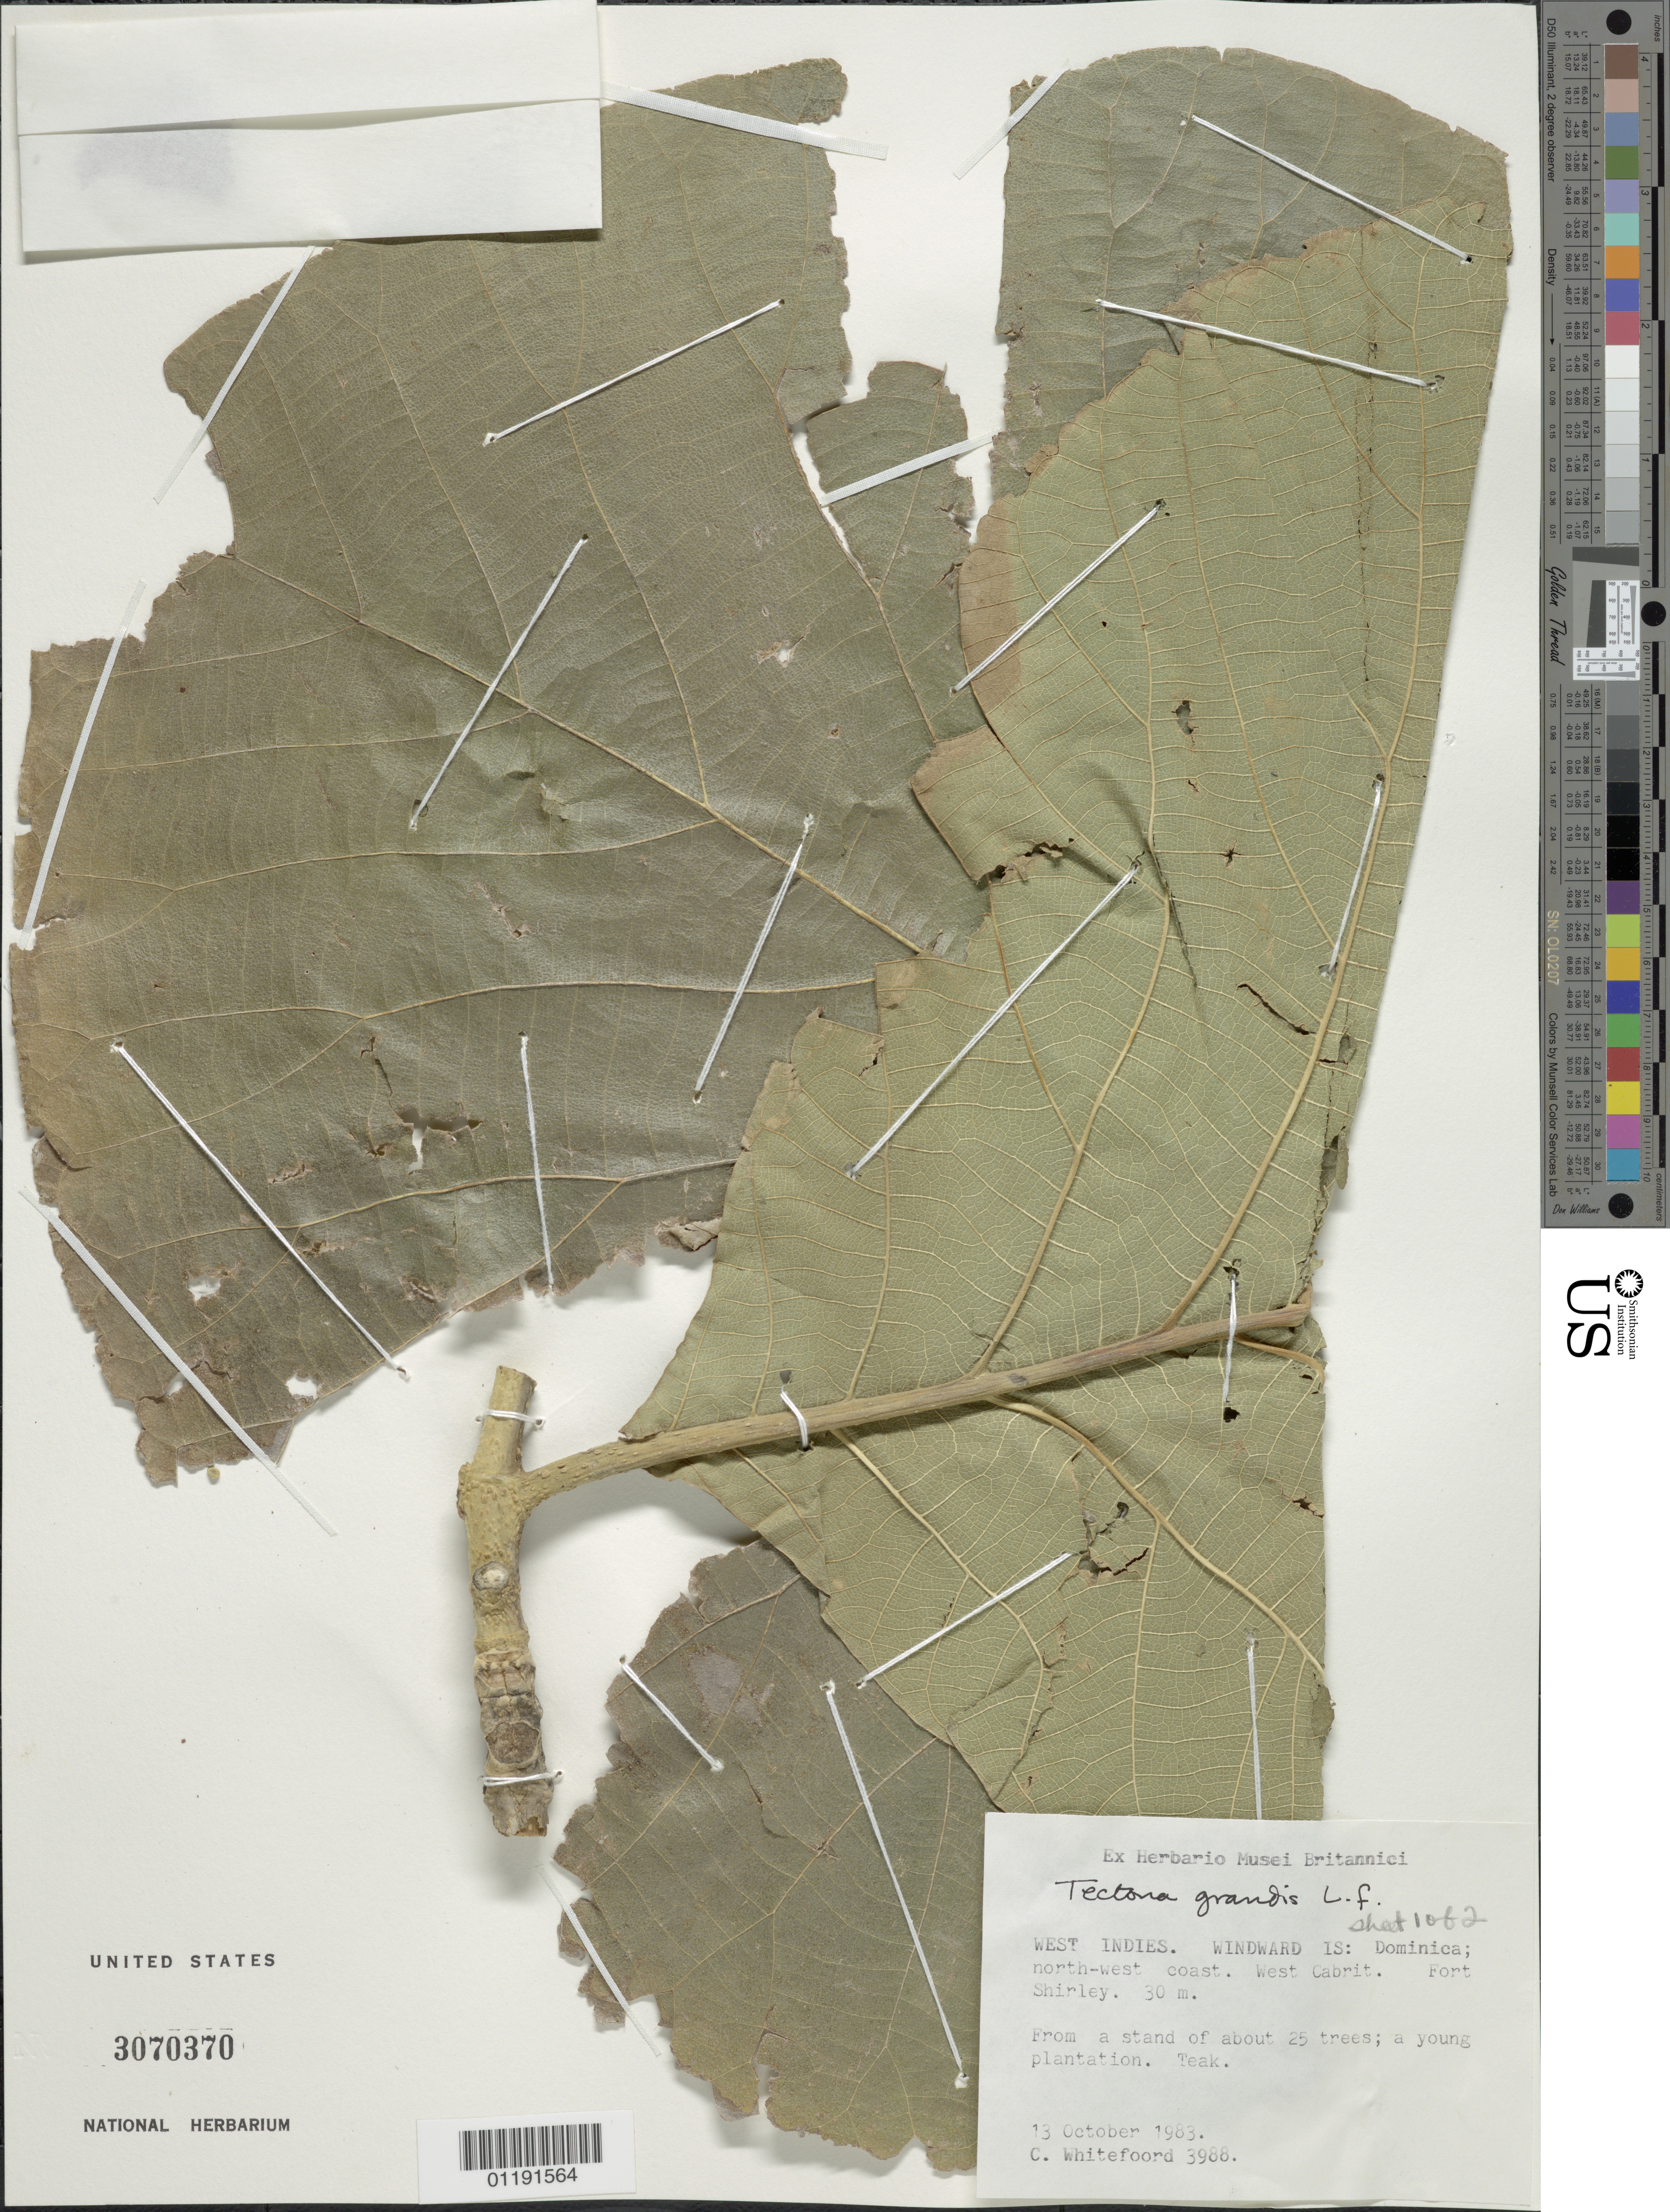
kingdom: Plantae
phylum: Tracheophyta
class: Magnoliopsida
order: Lamiales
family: Lamiaceae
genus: Tectona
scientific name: Tectona grandis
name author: L. f.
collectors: C. Whitefoord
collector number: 3988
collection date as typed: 13 Oct 1983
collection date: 1983-10-13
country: Dominica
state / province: St. John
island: Dominica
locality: Windward Is: Dominica: North-west coast. West Cabrit. By the sea.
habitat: NW coast, Young teack plantation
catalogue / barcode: US 3070370